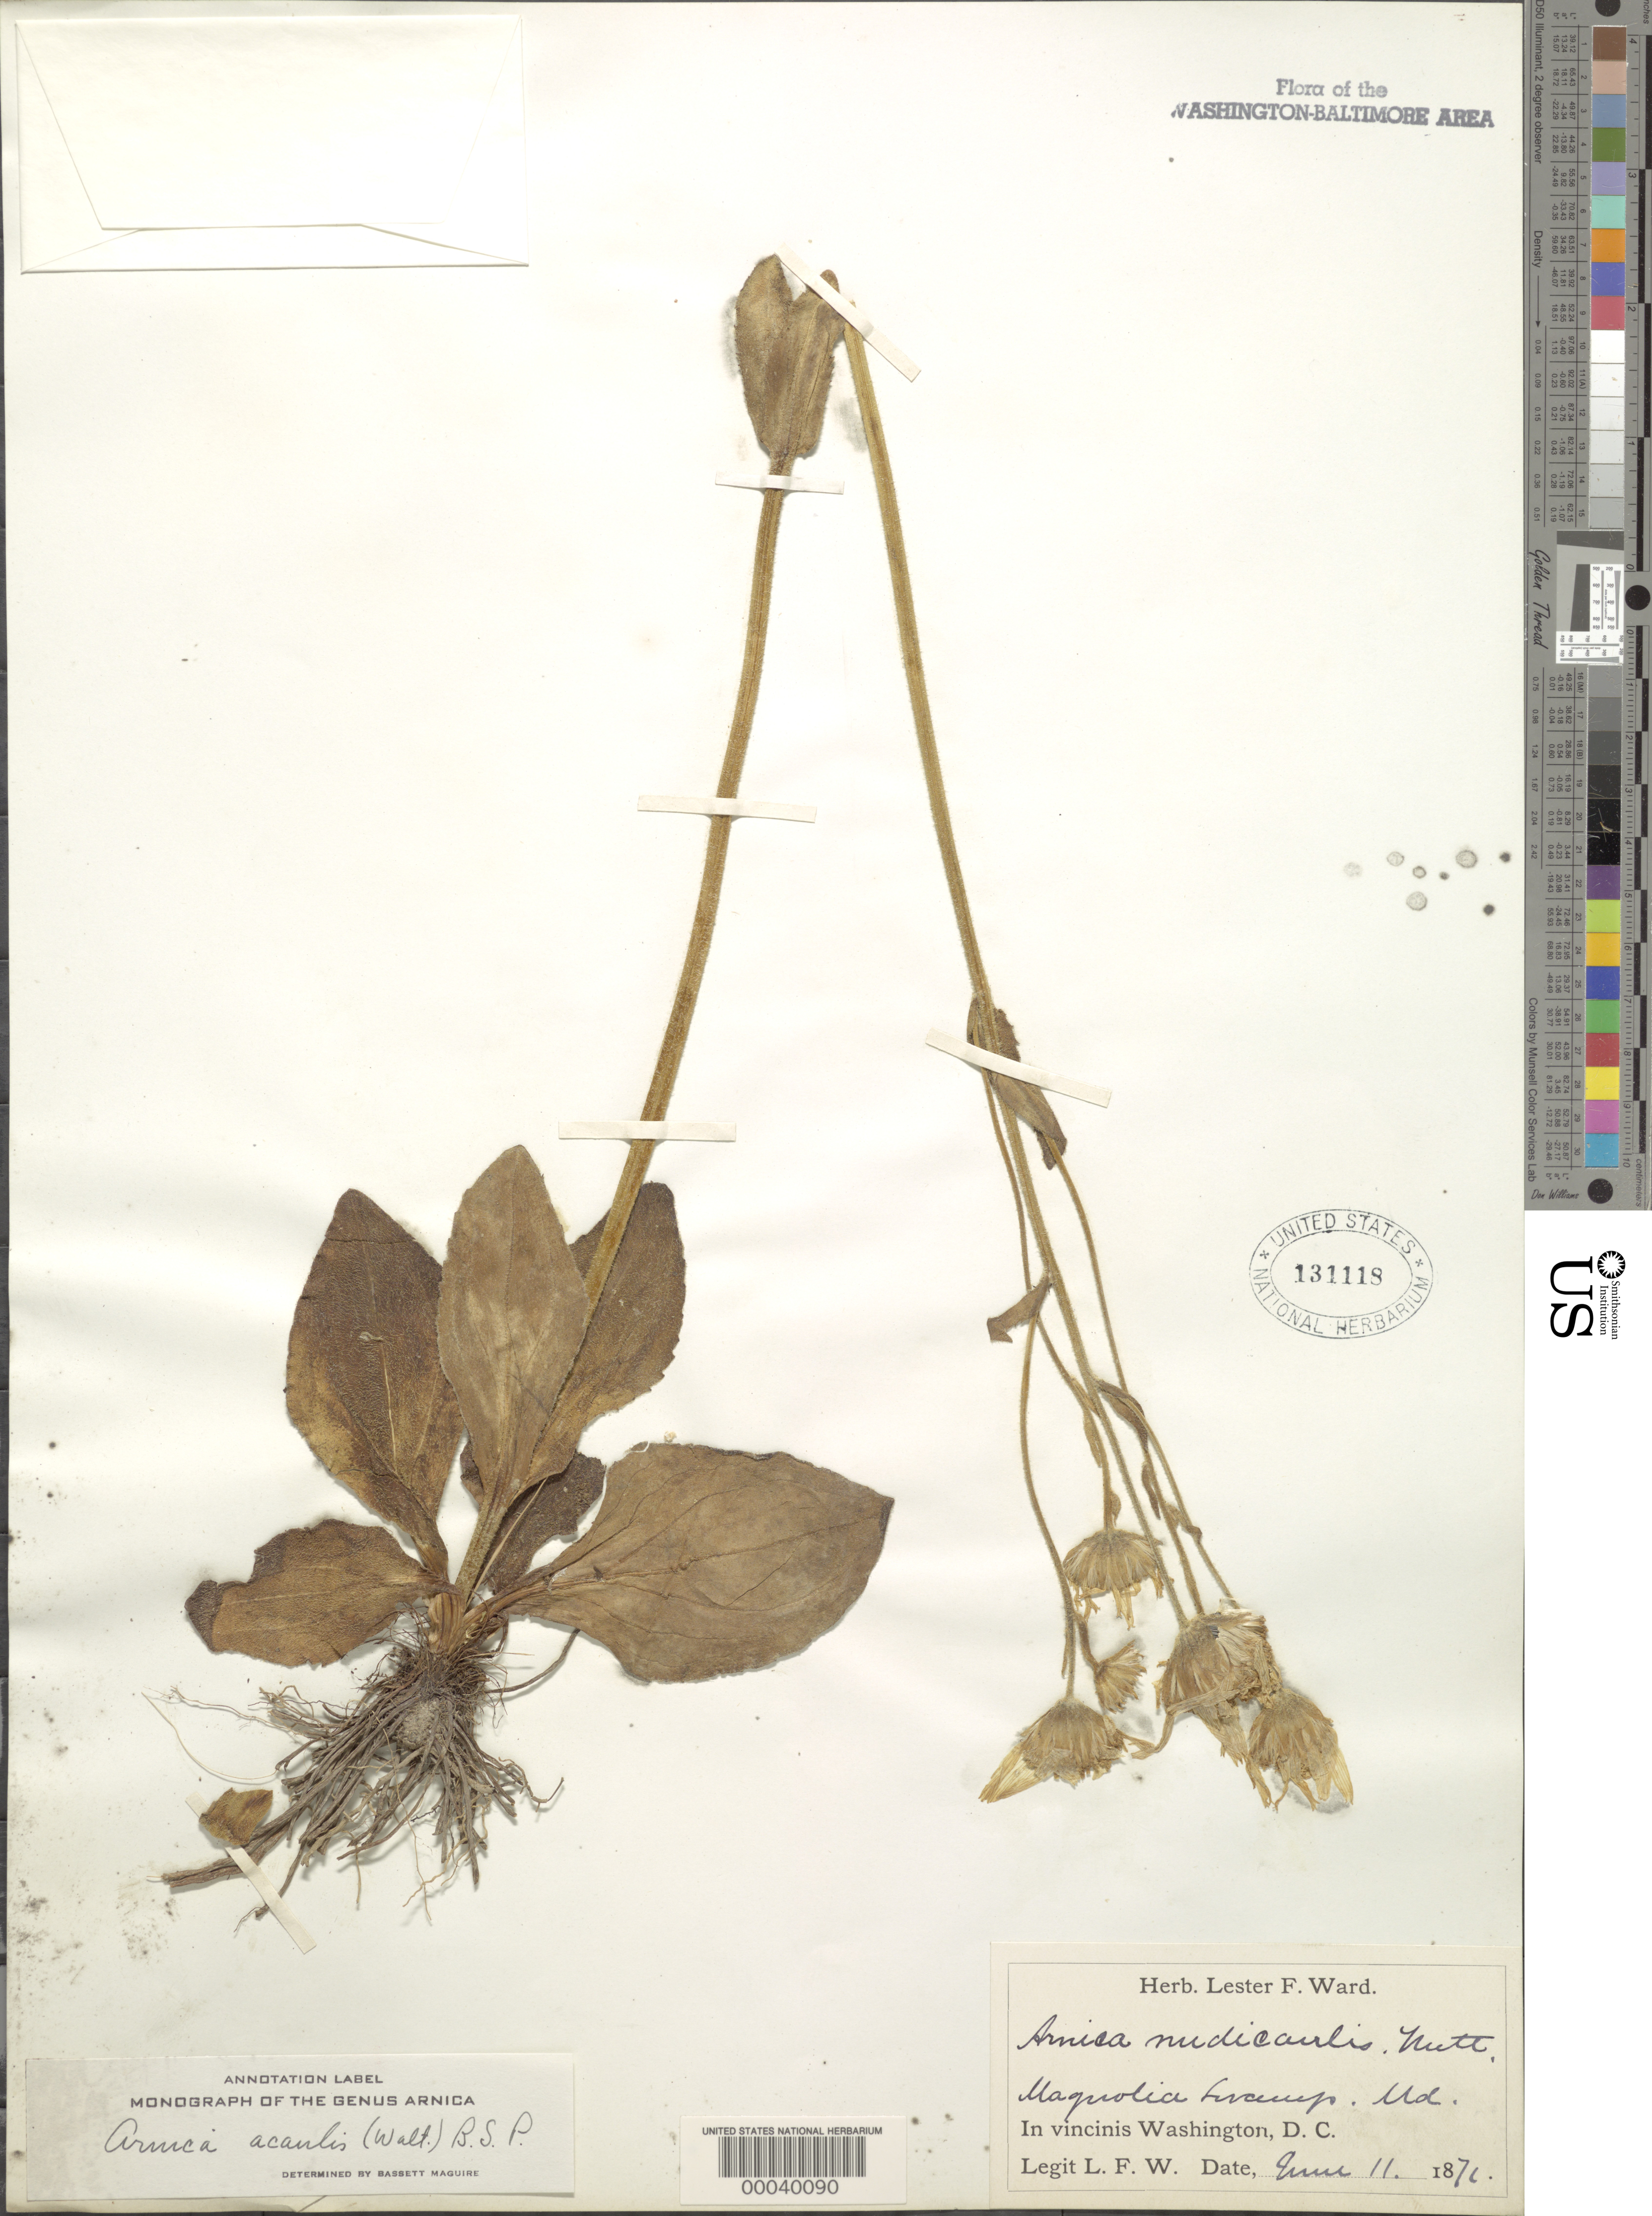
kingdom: Plantae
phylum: Tracheophyta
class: Magnoliopsida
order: Asterales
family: Asteraceae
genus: Arnica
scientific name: Arnica acaulis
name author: (Walter) Britton, Stearns & Poggenb.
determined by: Maguire, Bassett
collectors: L. F. Ward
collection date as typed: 11 Jun 1876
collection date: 1876-06-11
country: United States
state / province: Maryland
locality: Magnolia Swamp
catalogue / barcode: US 131118